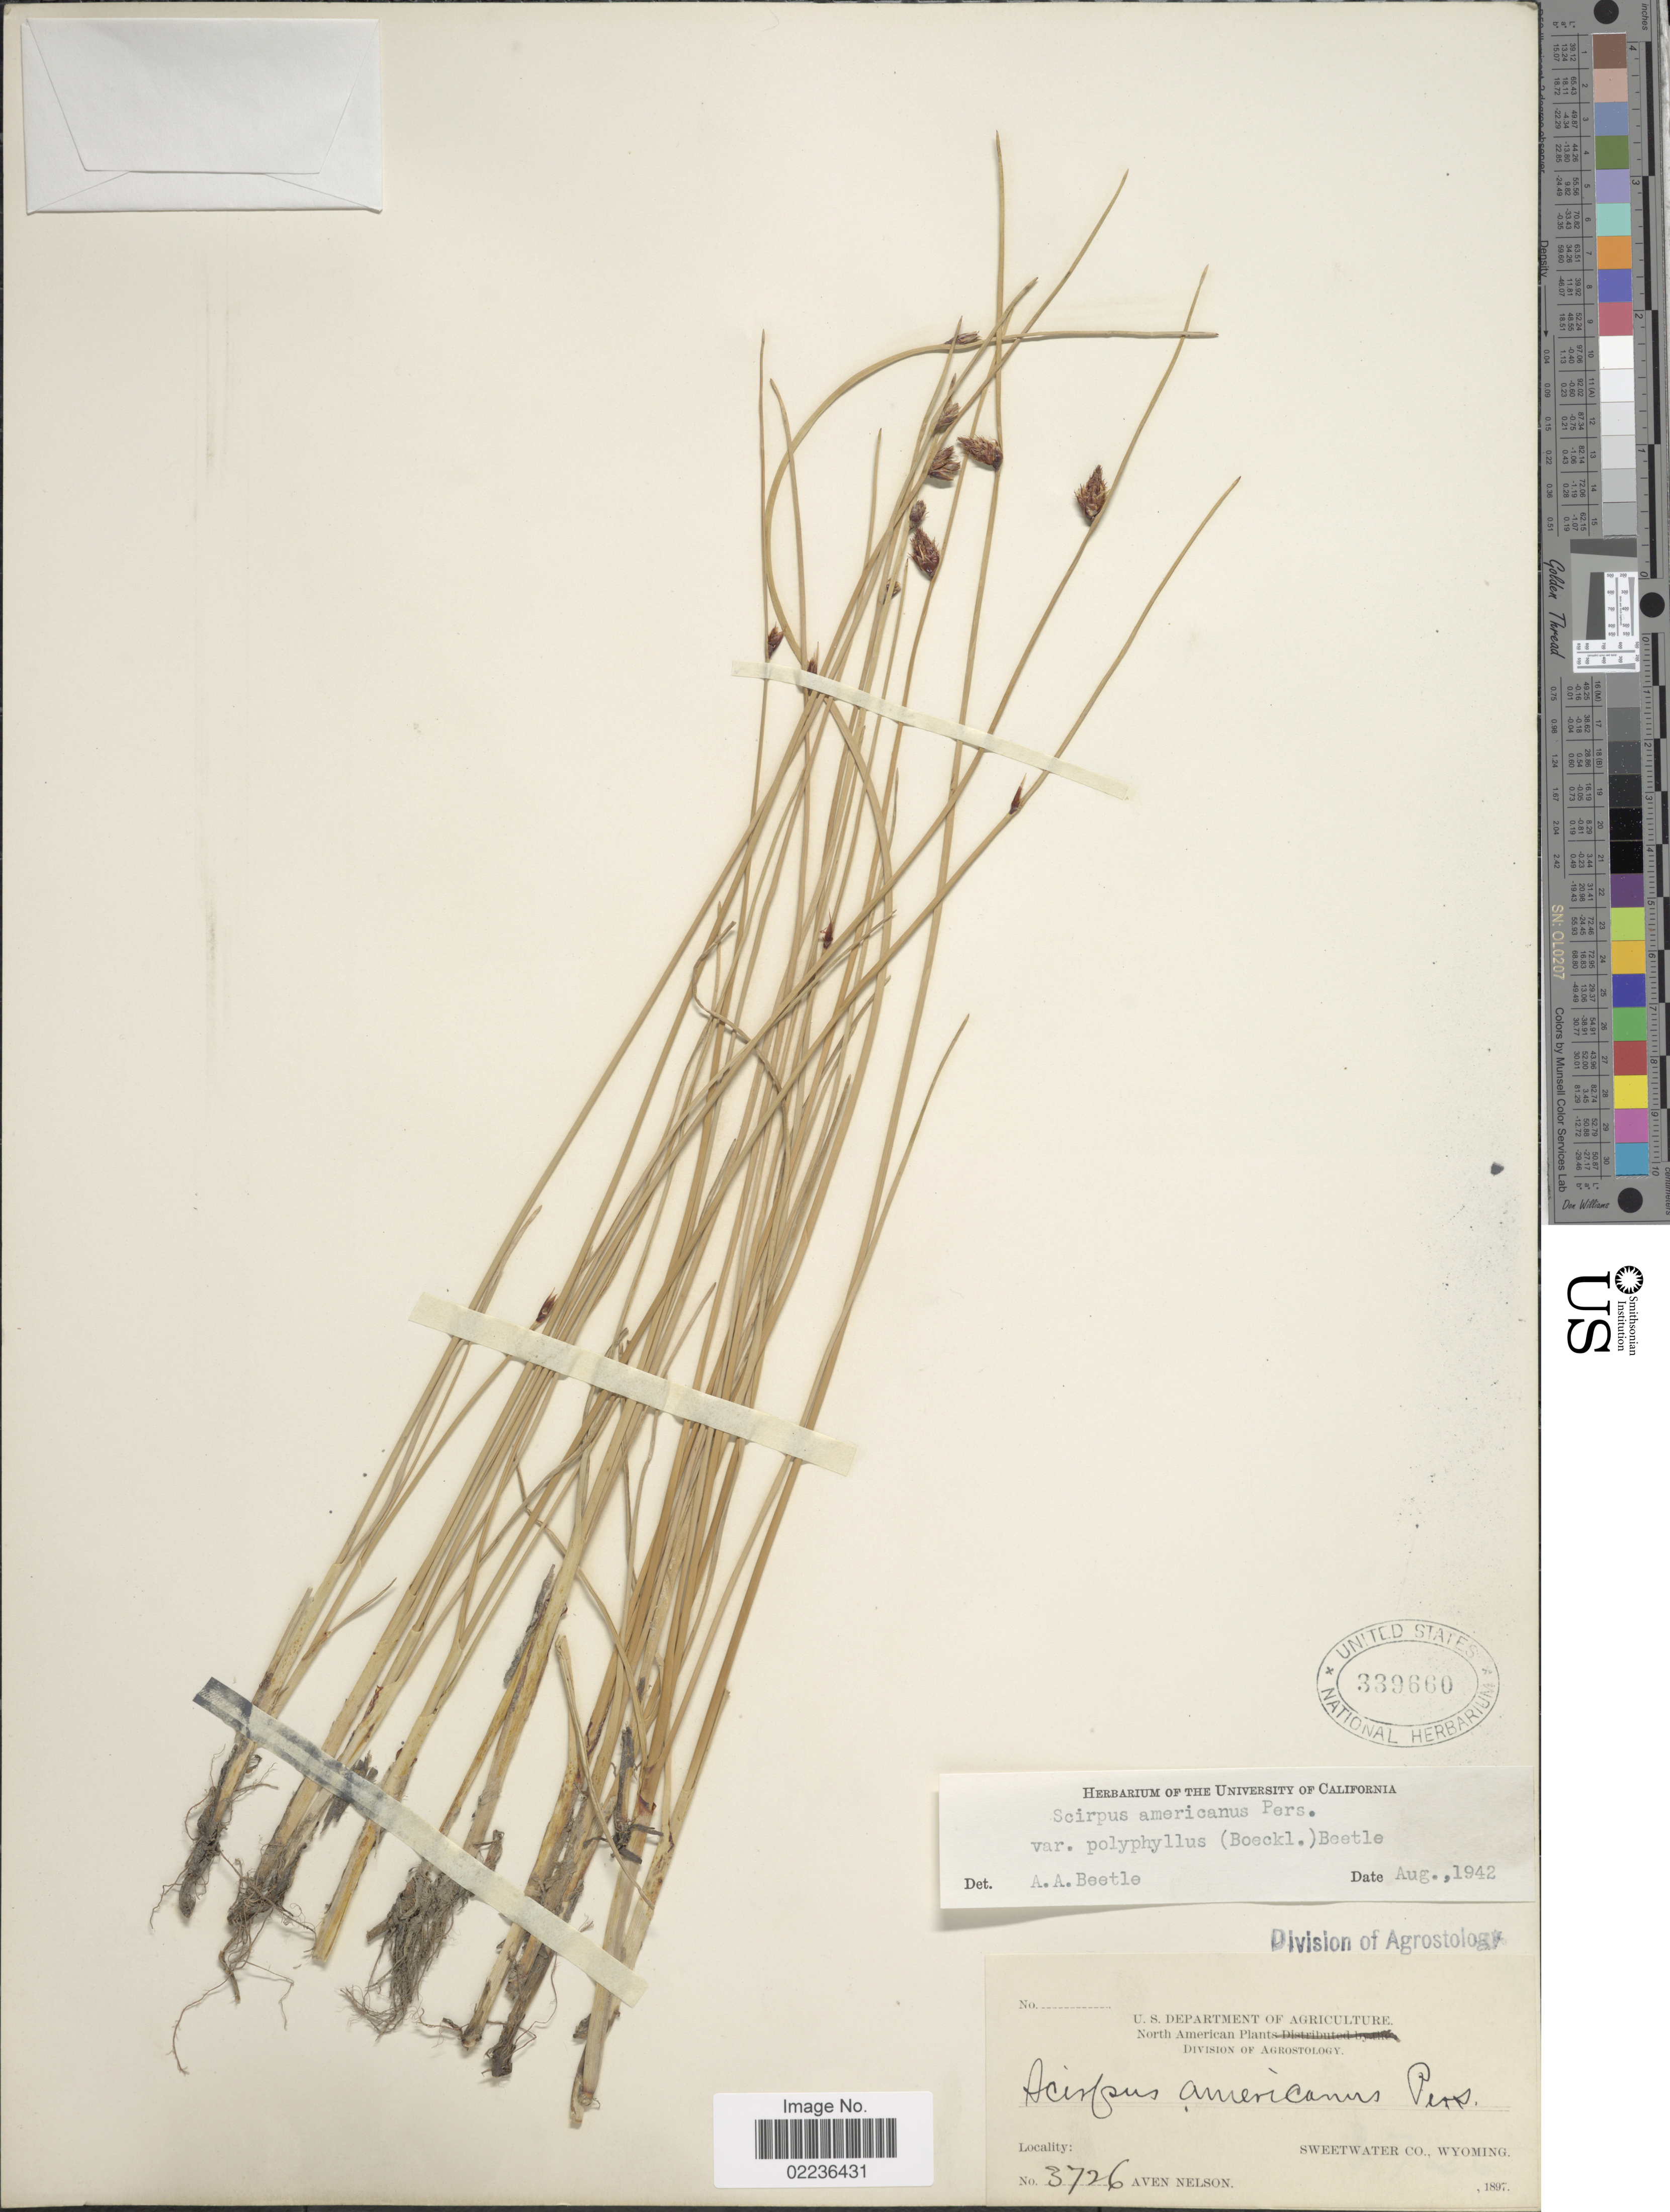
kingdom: Plantae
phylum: Tracheophyta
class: Liliopsida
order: Poales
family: Cyperaceae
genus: Schoenoplectus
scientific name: Schoenoplectus pungens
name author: (Vahl) Palla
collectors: A. Nelson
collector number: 3726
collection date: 1897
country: United States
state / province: Wyoming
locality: Sweetwater Co.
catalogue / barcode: US 339660